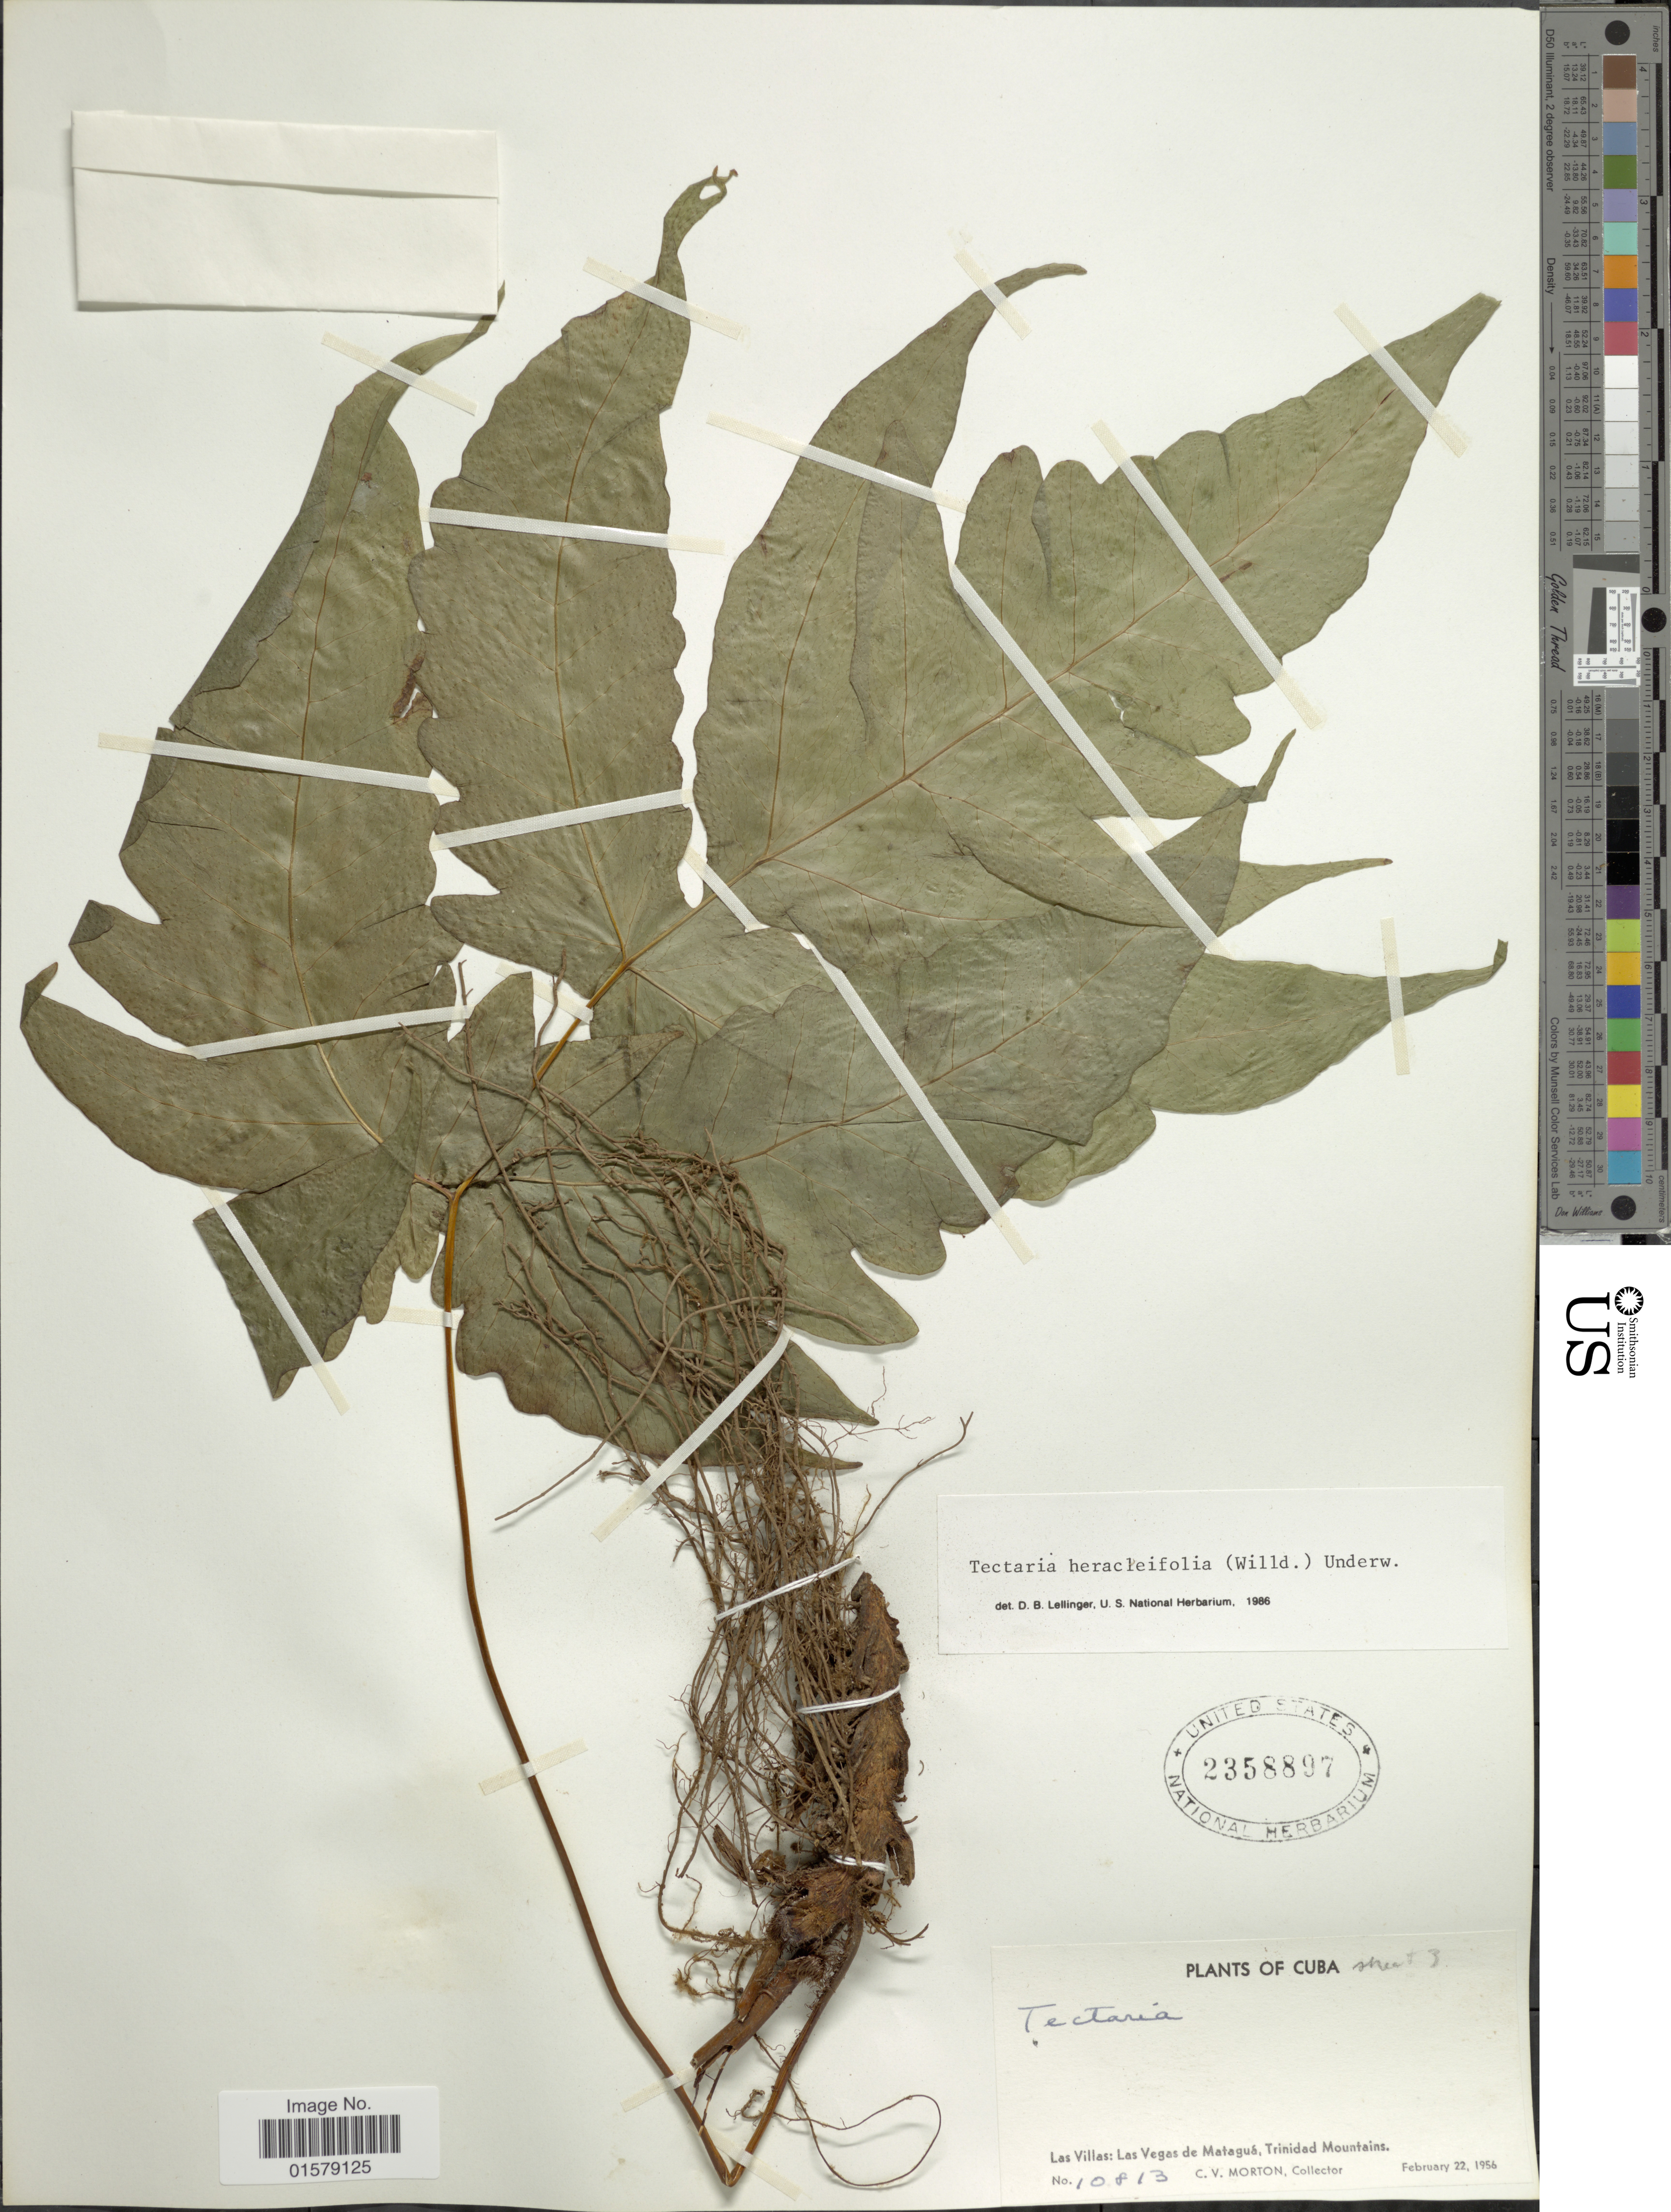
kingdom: Plantae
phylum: Tracheophyta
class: Polypodiopsida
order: Polypodiales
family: Tectariaceae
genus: Tectaria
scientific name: Tectaria heracleifolia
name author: (Willd.) Underw.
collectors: C. V. Morton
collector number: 10813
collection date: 1956-02-22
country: Cuba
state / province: Las Villas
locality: Las Vegas de Matagua, Trinidad Mountains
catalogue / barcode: US 2358897